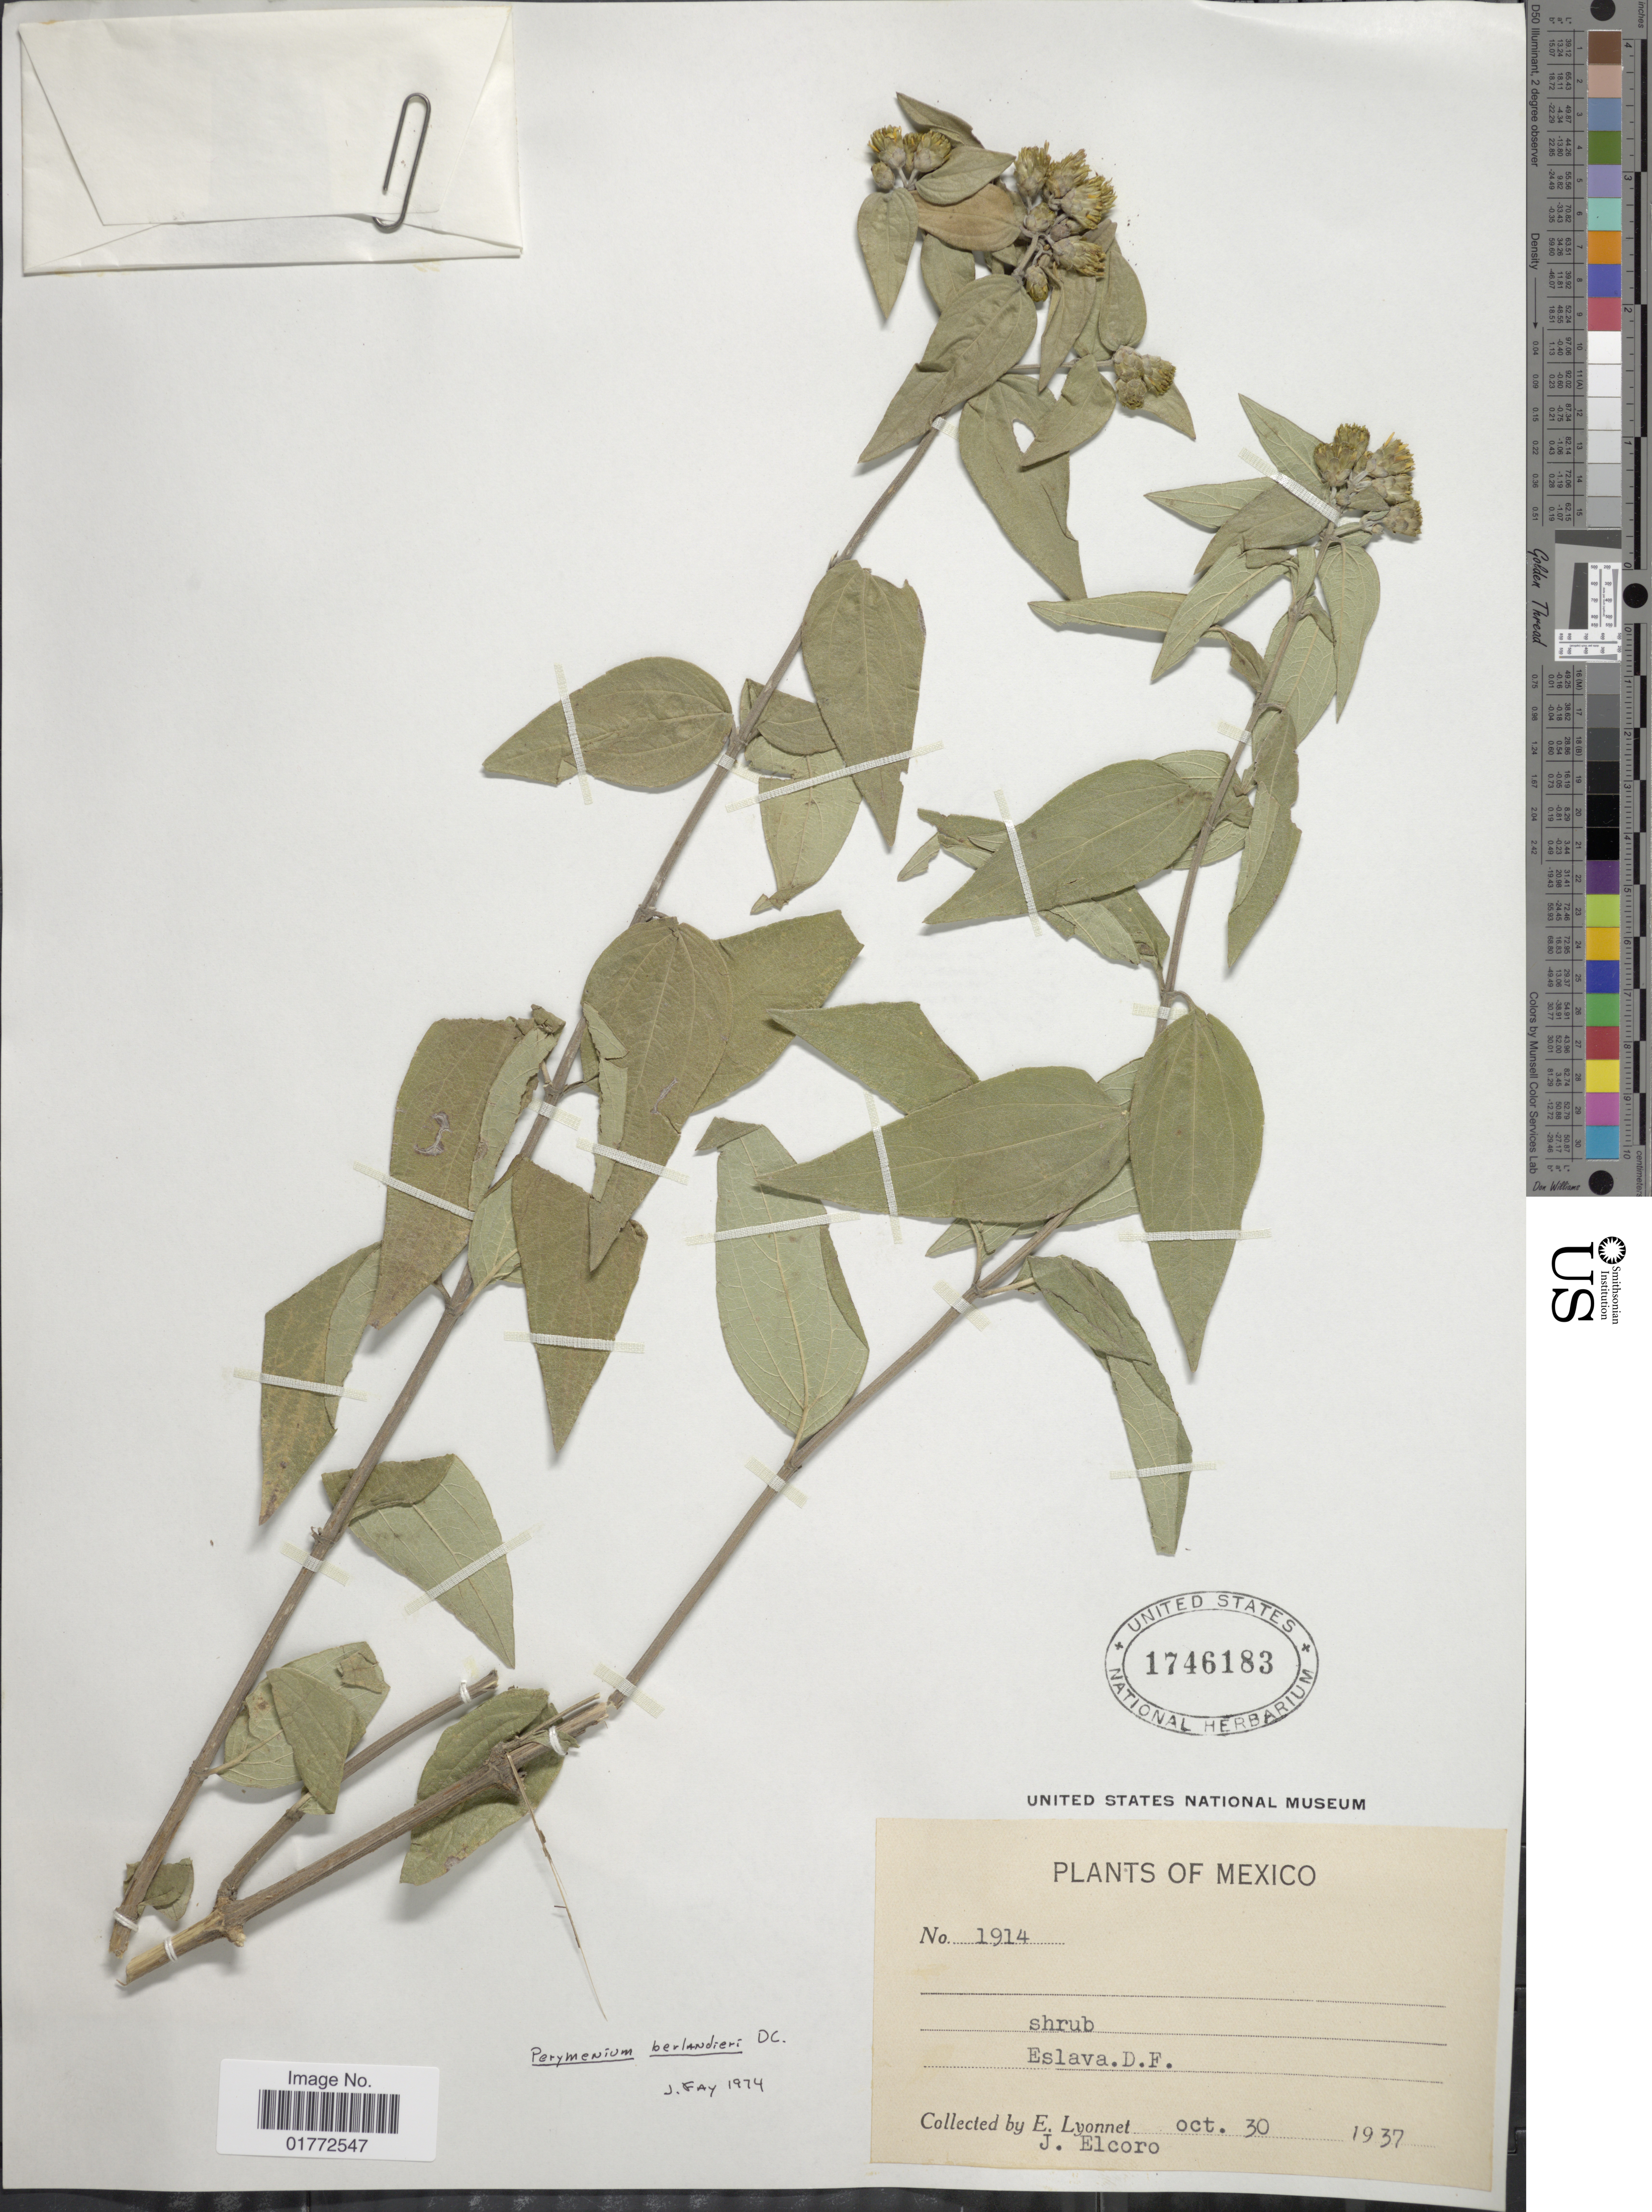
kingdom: Plantae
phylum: Tracheophyta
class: Magnoliopsida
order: Asterales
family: Asteraceae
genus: Perymenium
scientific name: Perymenium berlandieri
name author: DC.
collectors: E. Lyonnet & J. Elcoro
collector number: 1914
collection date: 1937-10-30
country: Mexico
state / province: Distrito Federal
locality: Eslava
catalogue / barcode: US 1746183